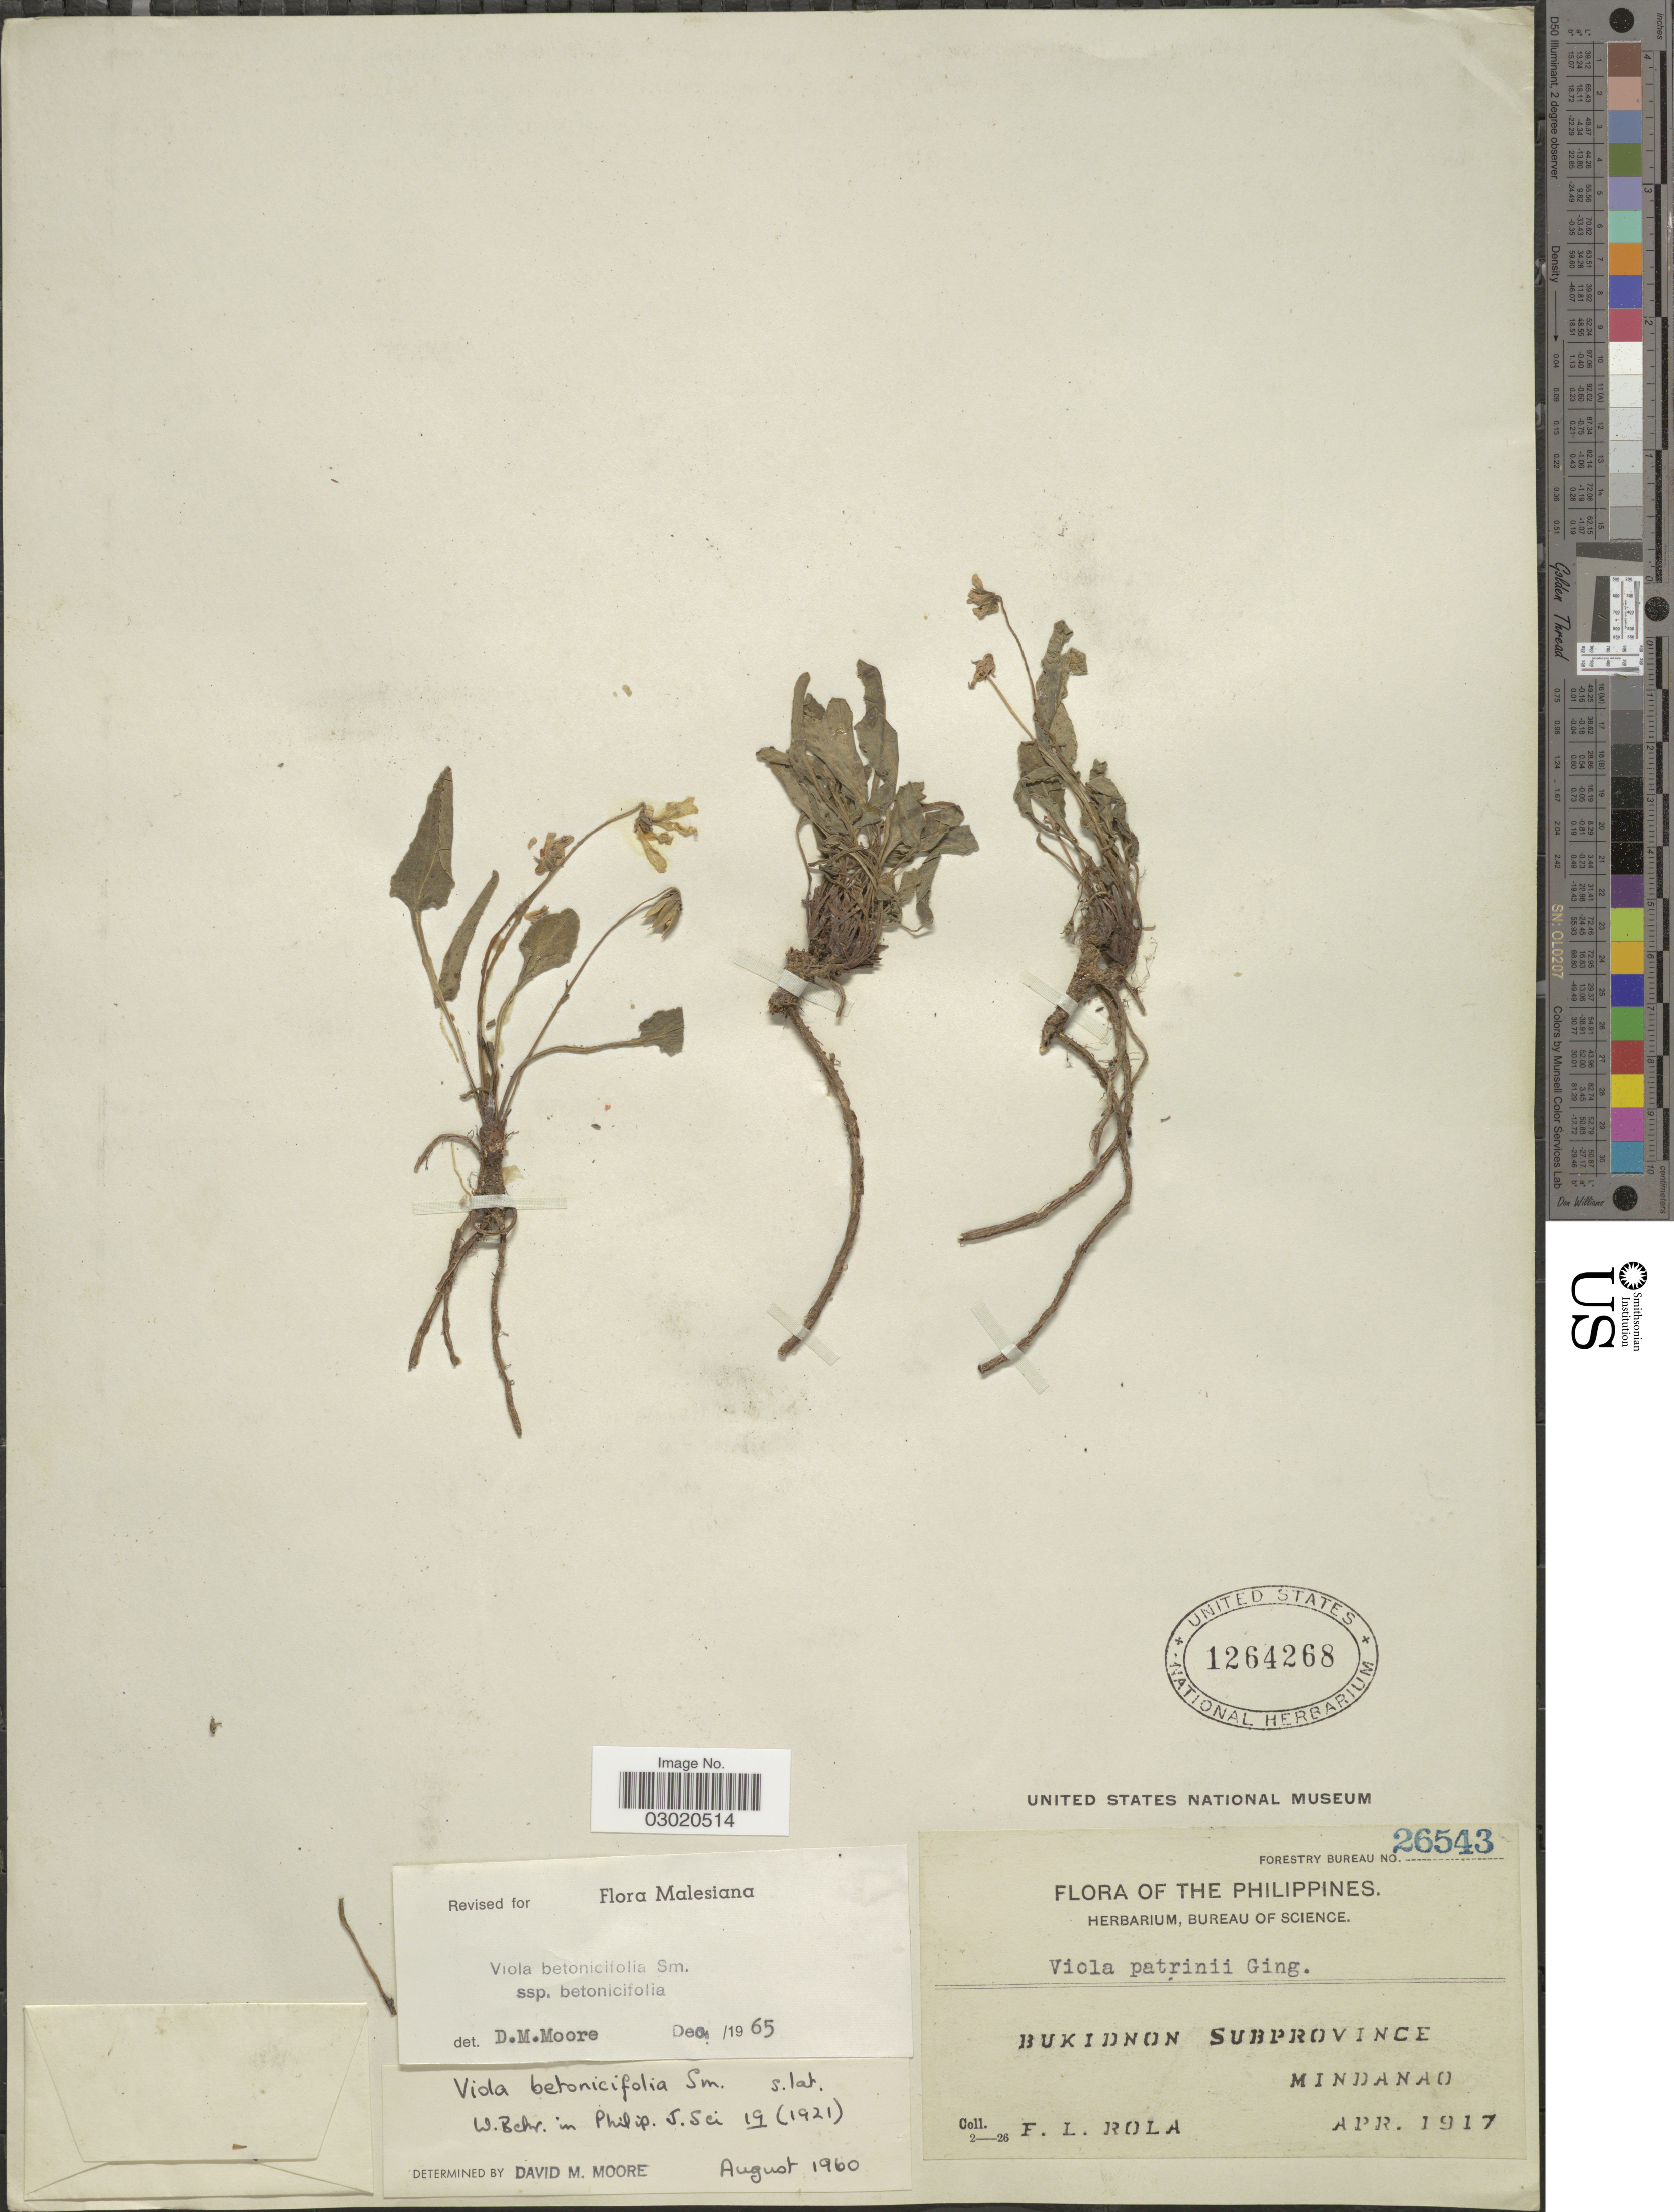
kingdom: Plantae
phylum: Tracheophyta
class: Magnoliopsida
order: Malpighiales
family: Violaceae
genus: Viola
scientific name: Viola betonicifolia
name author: Sm.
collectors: F. Rola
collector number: Forestry Bureau 26543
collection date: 1917-04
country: Philippines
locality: Bukidnon Subprovince, Mindanao.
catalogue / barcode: US 1264268